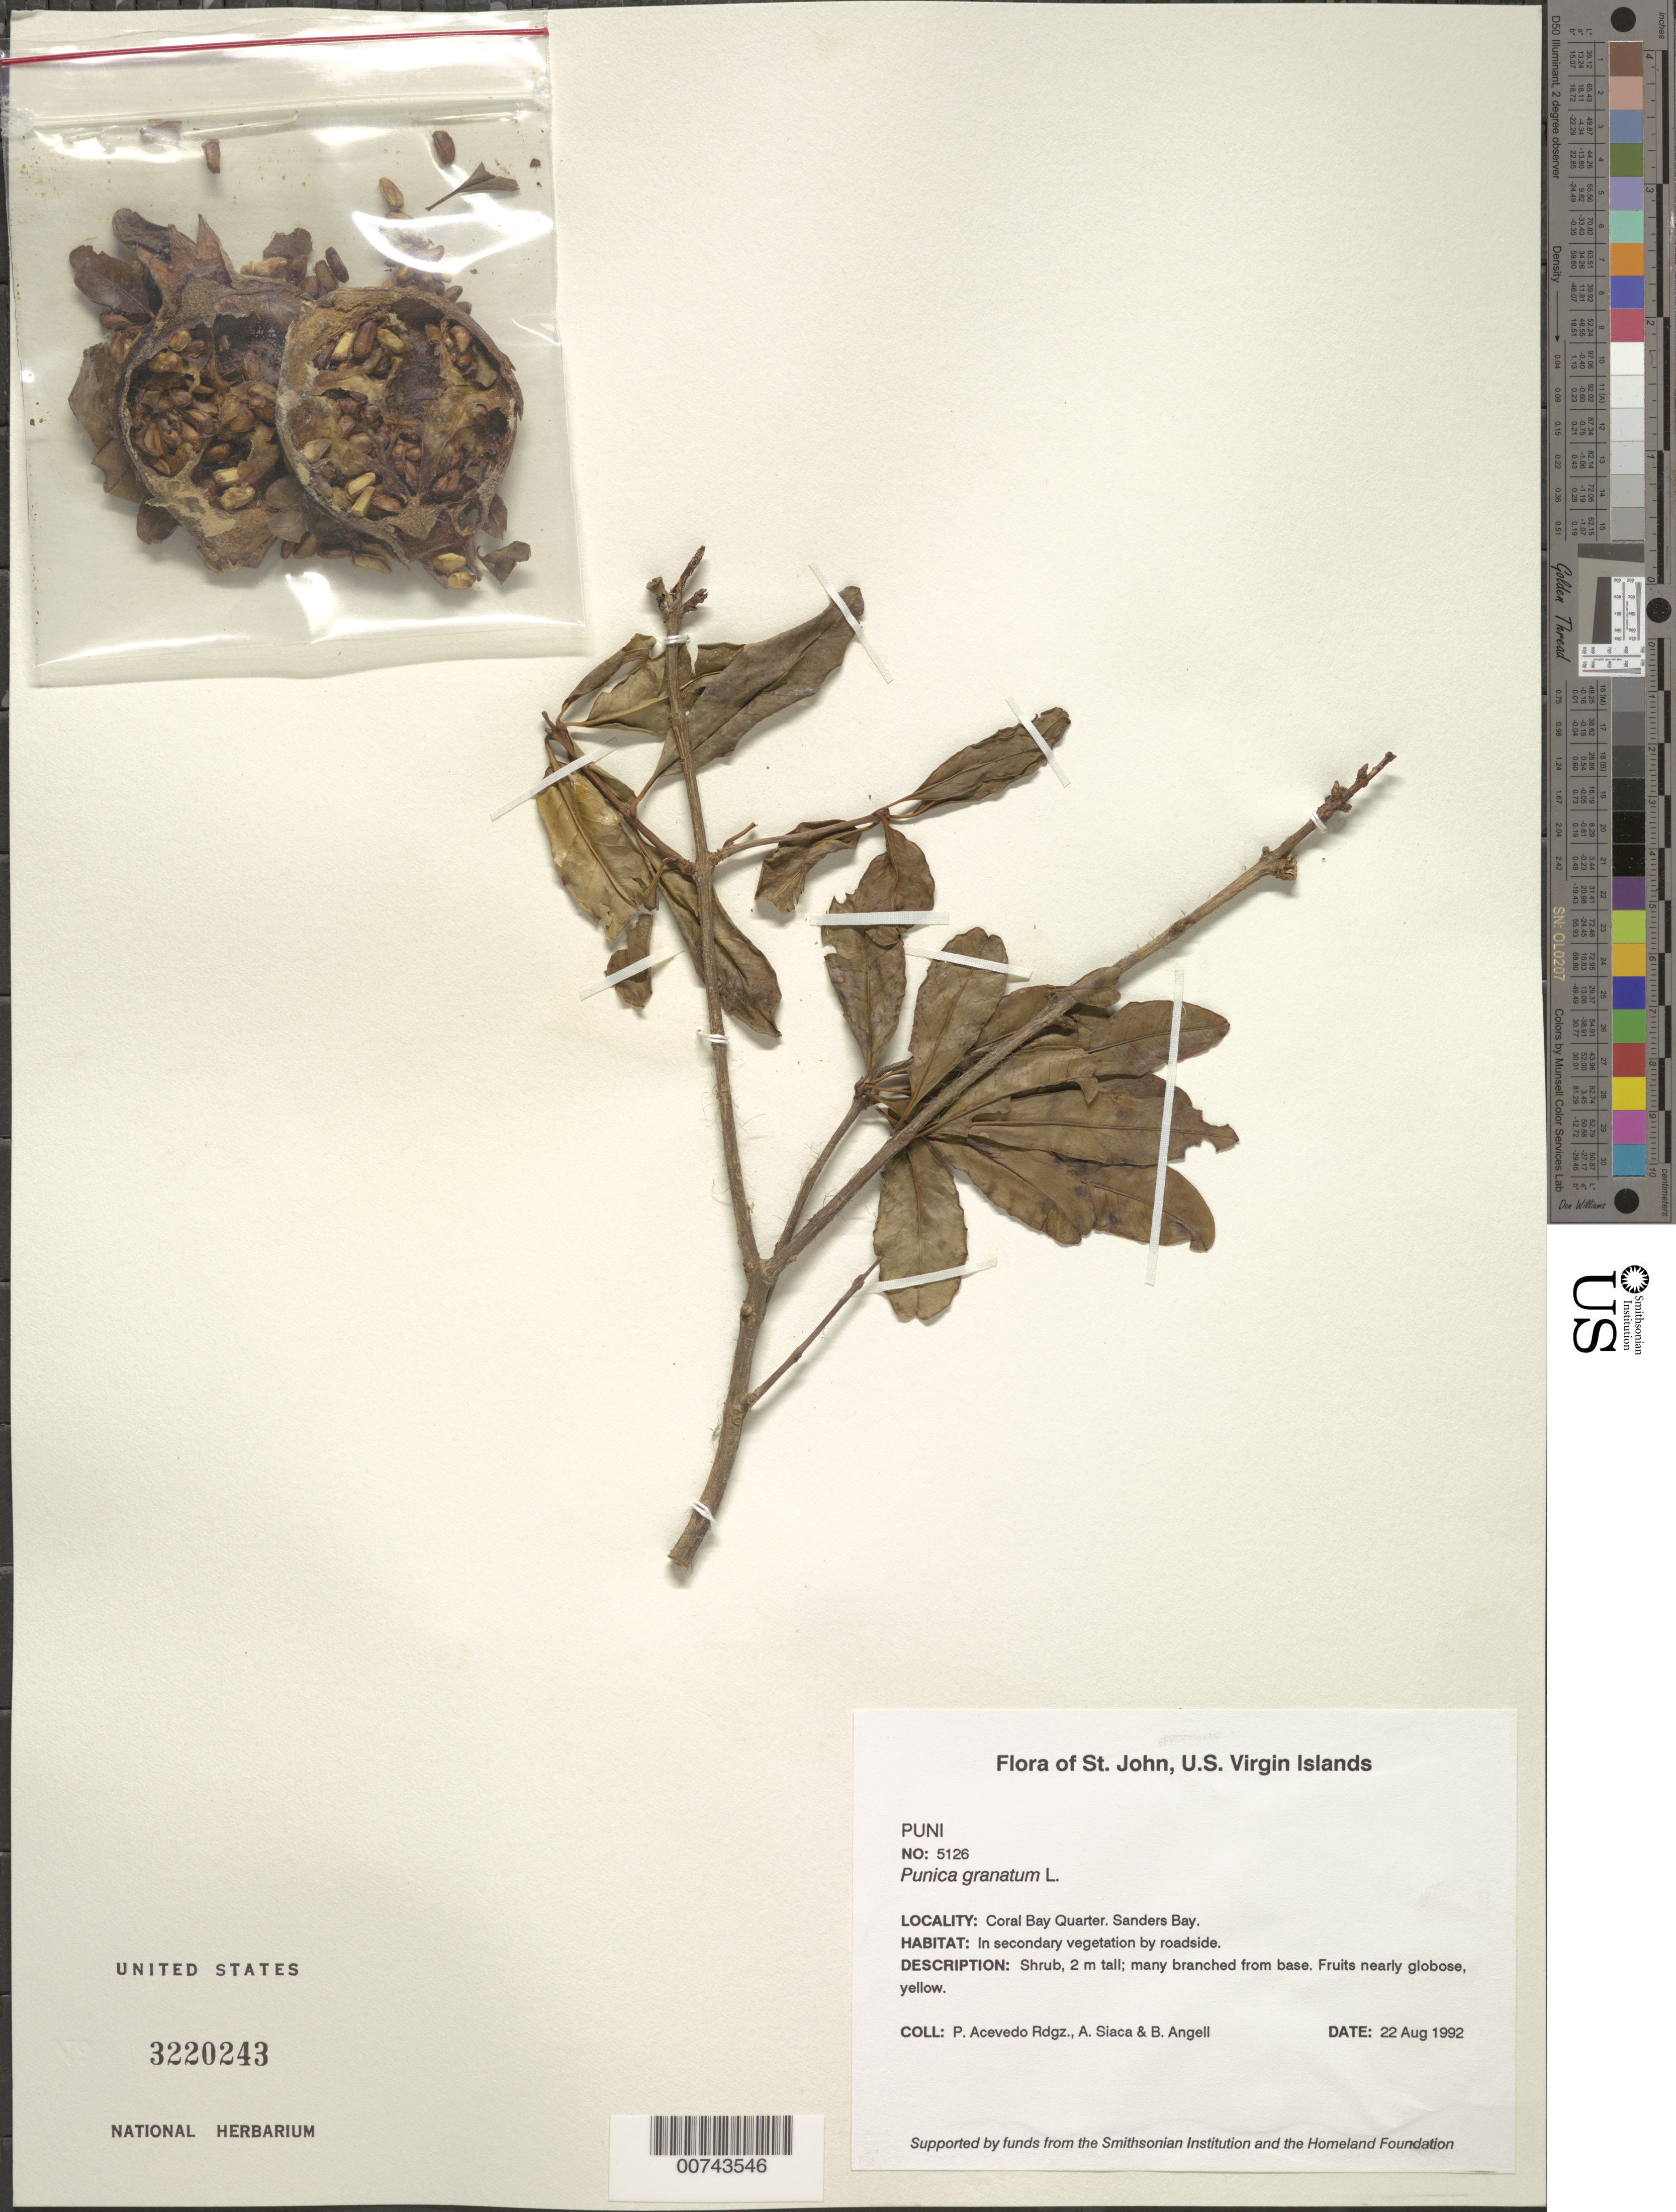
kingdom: Plantae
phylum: Tracheophyta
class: Magnoliopsida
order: Myrtales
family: Lythraceae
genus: Punica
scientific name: Punica granatum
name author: L.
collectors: P. Acevedo-Rodr., A. Siaca & Bobbi Angell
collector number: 5126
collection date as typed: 22 Aug 1992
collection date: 1992-08-22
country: U.S. Virgin Islands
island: St. John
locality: Coral Bay Quarter; Sanders Bay.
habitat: In secondary vegetation by roadside.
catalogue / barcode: US 3220243